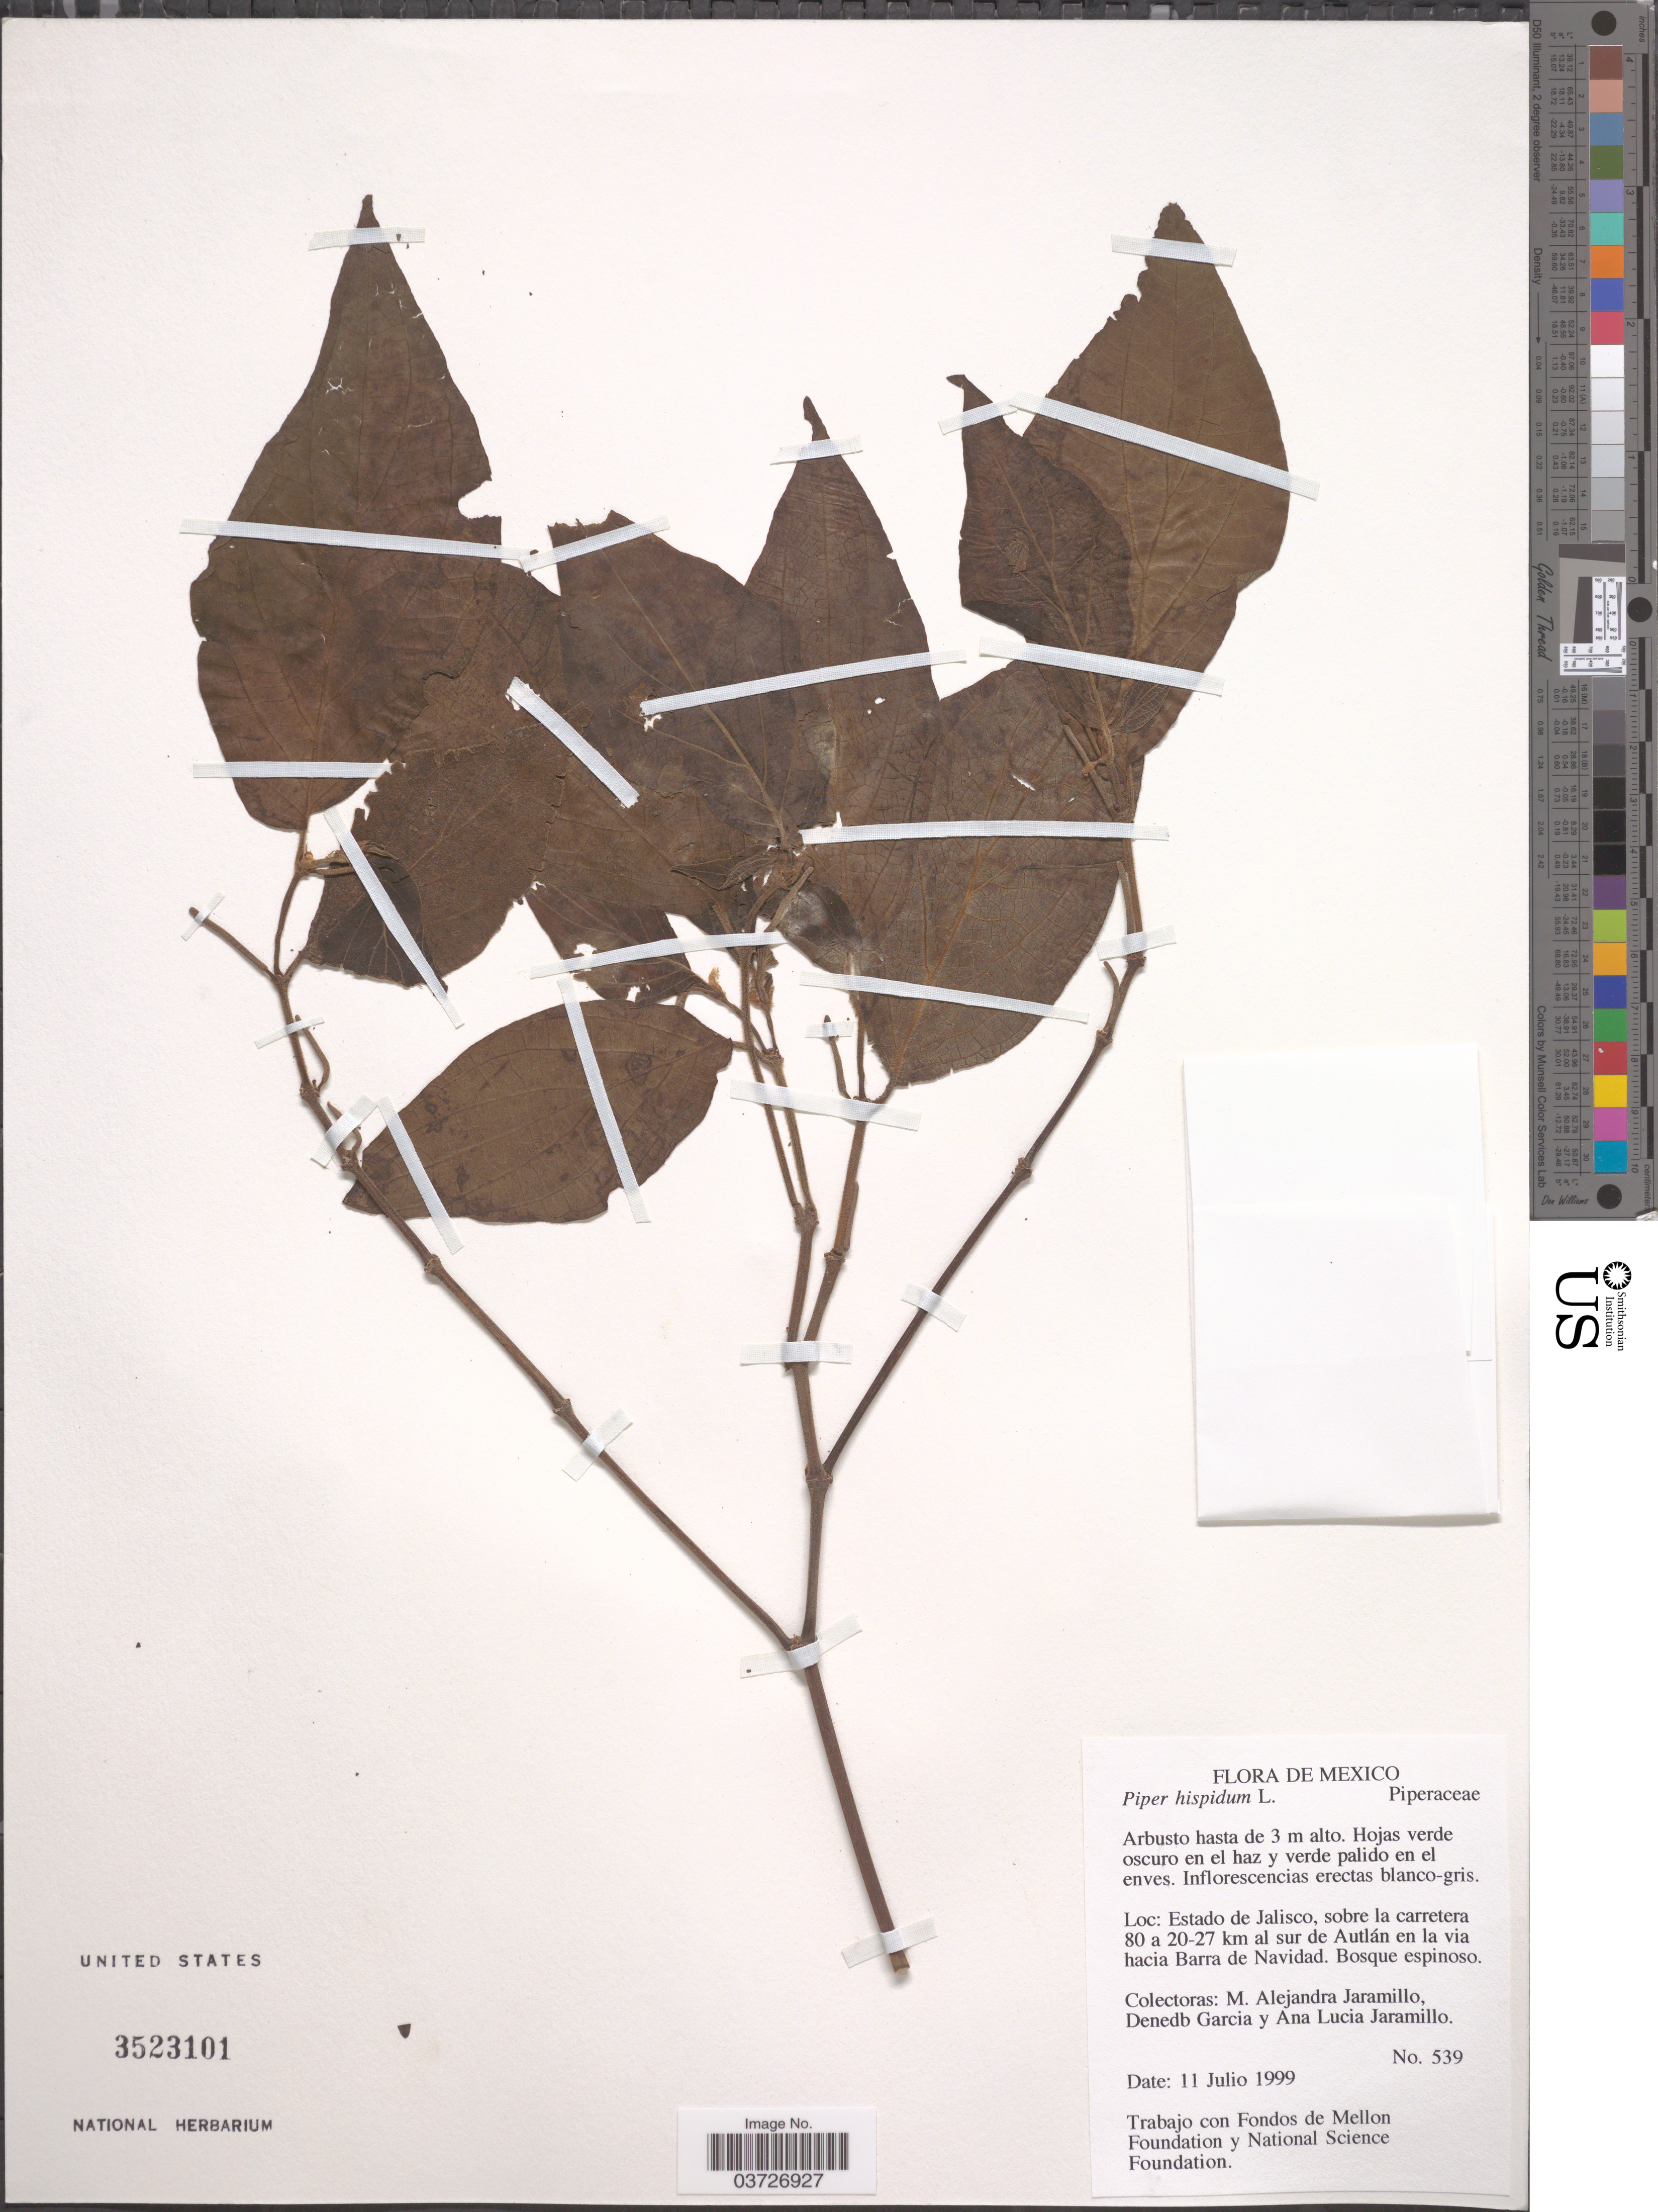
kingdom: Plantae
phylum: Tracheophyta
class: Magnoliopsida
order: Piperales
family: Piperaceae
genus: Piper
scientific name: Piper hispidum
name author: Sw.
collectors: M. A. Jaramillo, D. Garcia & A. Jaramillo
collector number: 539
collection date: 1999-07-11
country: Mexico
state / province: Jalisco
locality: Sobre la carretera 80 a 20-27 km al sur de Autlán en la via hacia Barra de Navidad.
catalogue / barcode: US 3523101